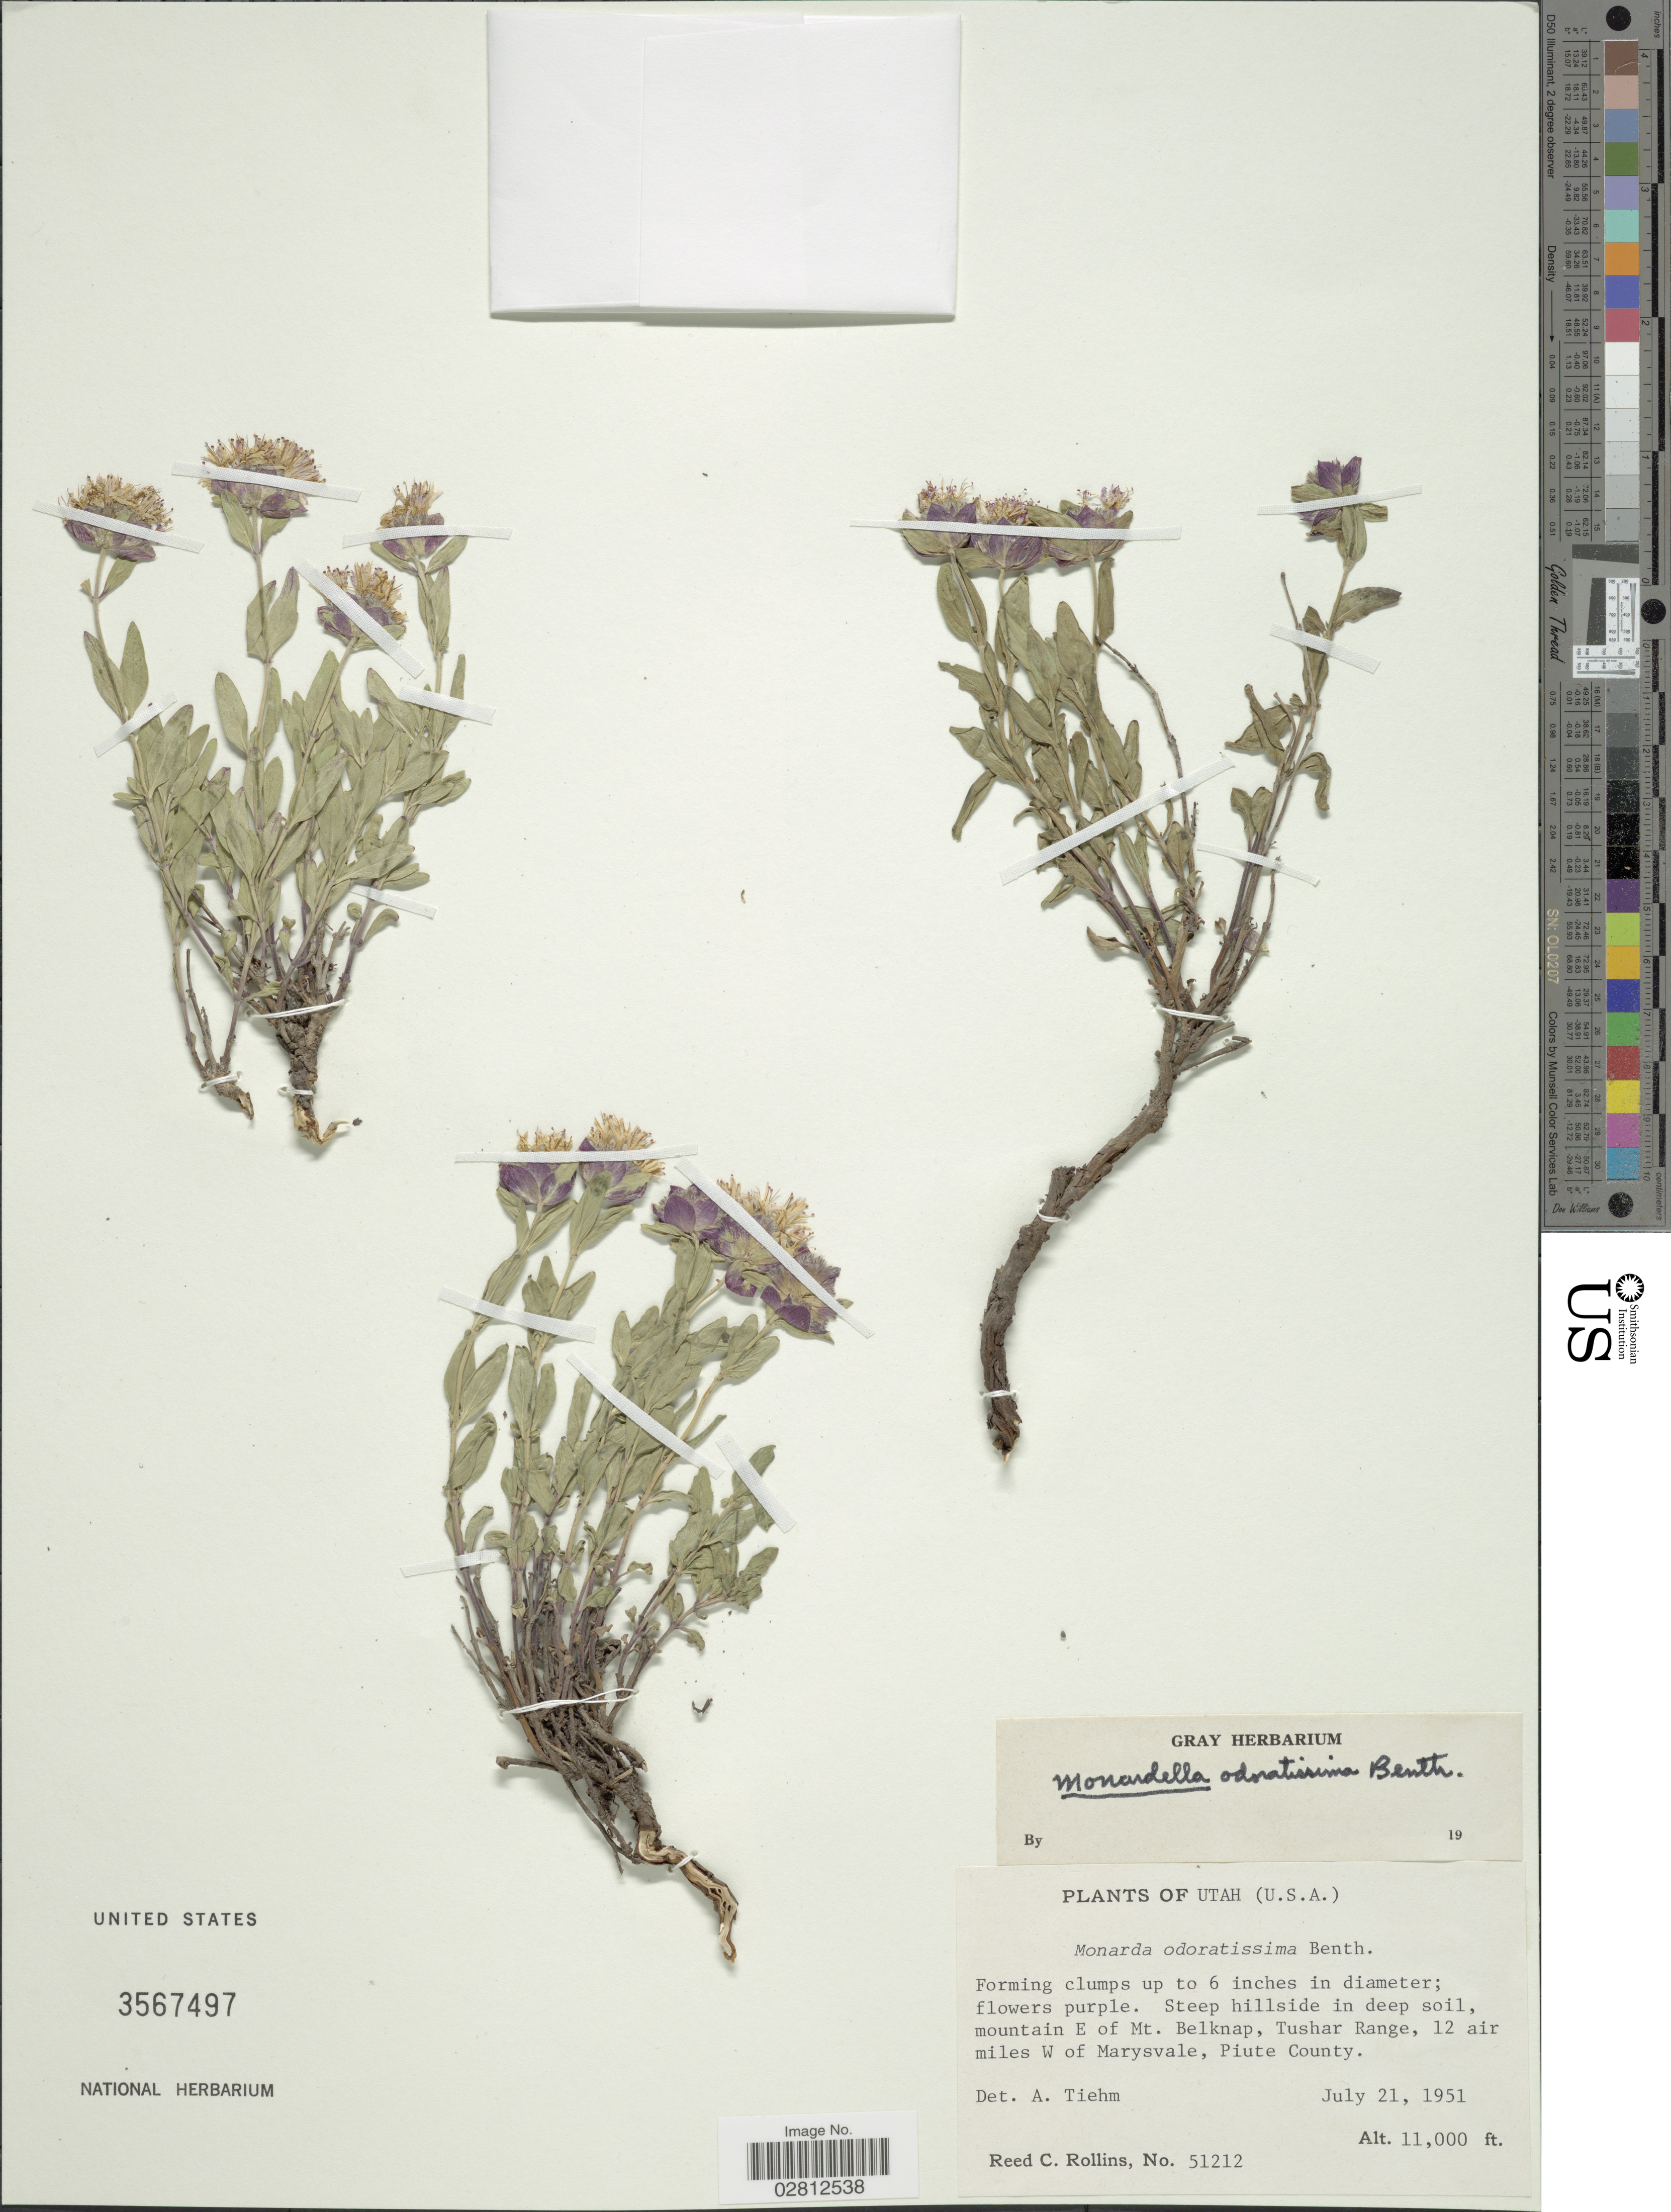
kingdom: Plantae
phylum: Tracheophyta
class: Magnoliopsida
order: Lamiales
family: Lamiaceae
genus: Monardella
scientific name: Monardella odoratissima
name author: Benth.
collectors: R. C. Rollins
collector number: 51212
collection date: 1951-07-21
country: United States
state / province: Utah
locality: U.S.A., mountain E of Mt. Belknap, Tushar Range, 12 air miles W of Marysvale, Piute County.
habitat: steep hillside in deep soil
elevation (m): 3353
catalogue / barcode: US 3567497